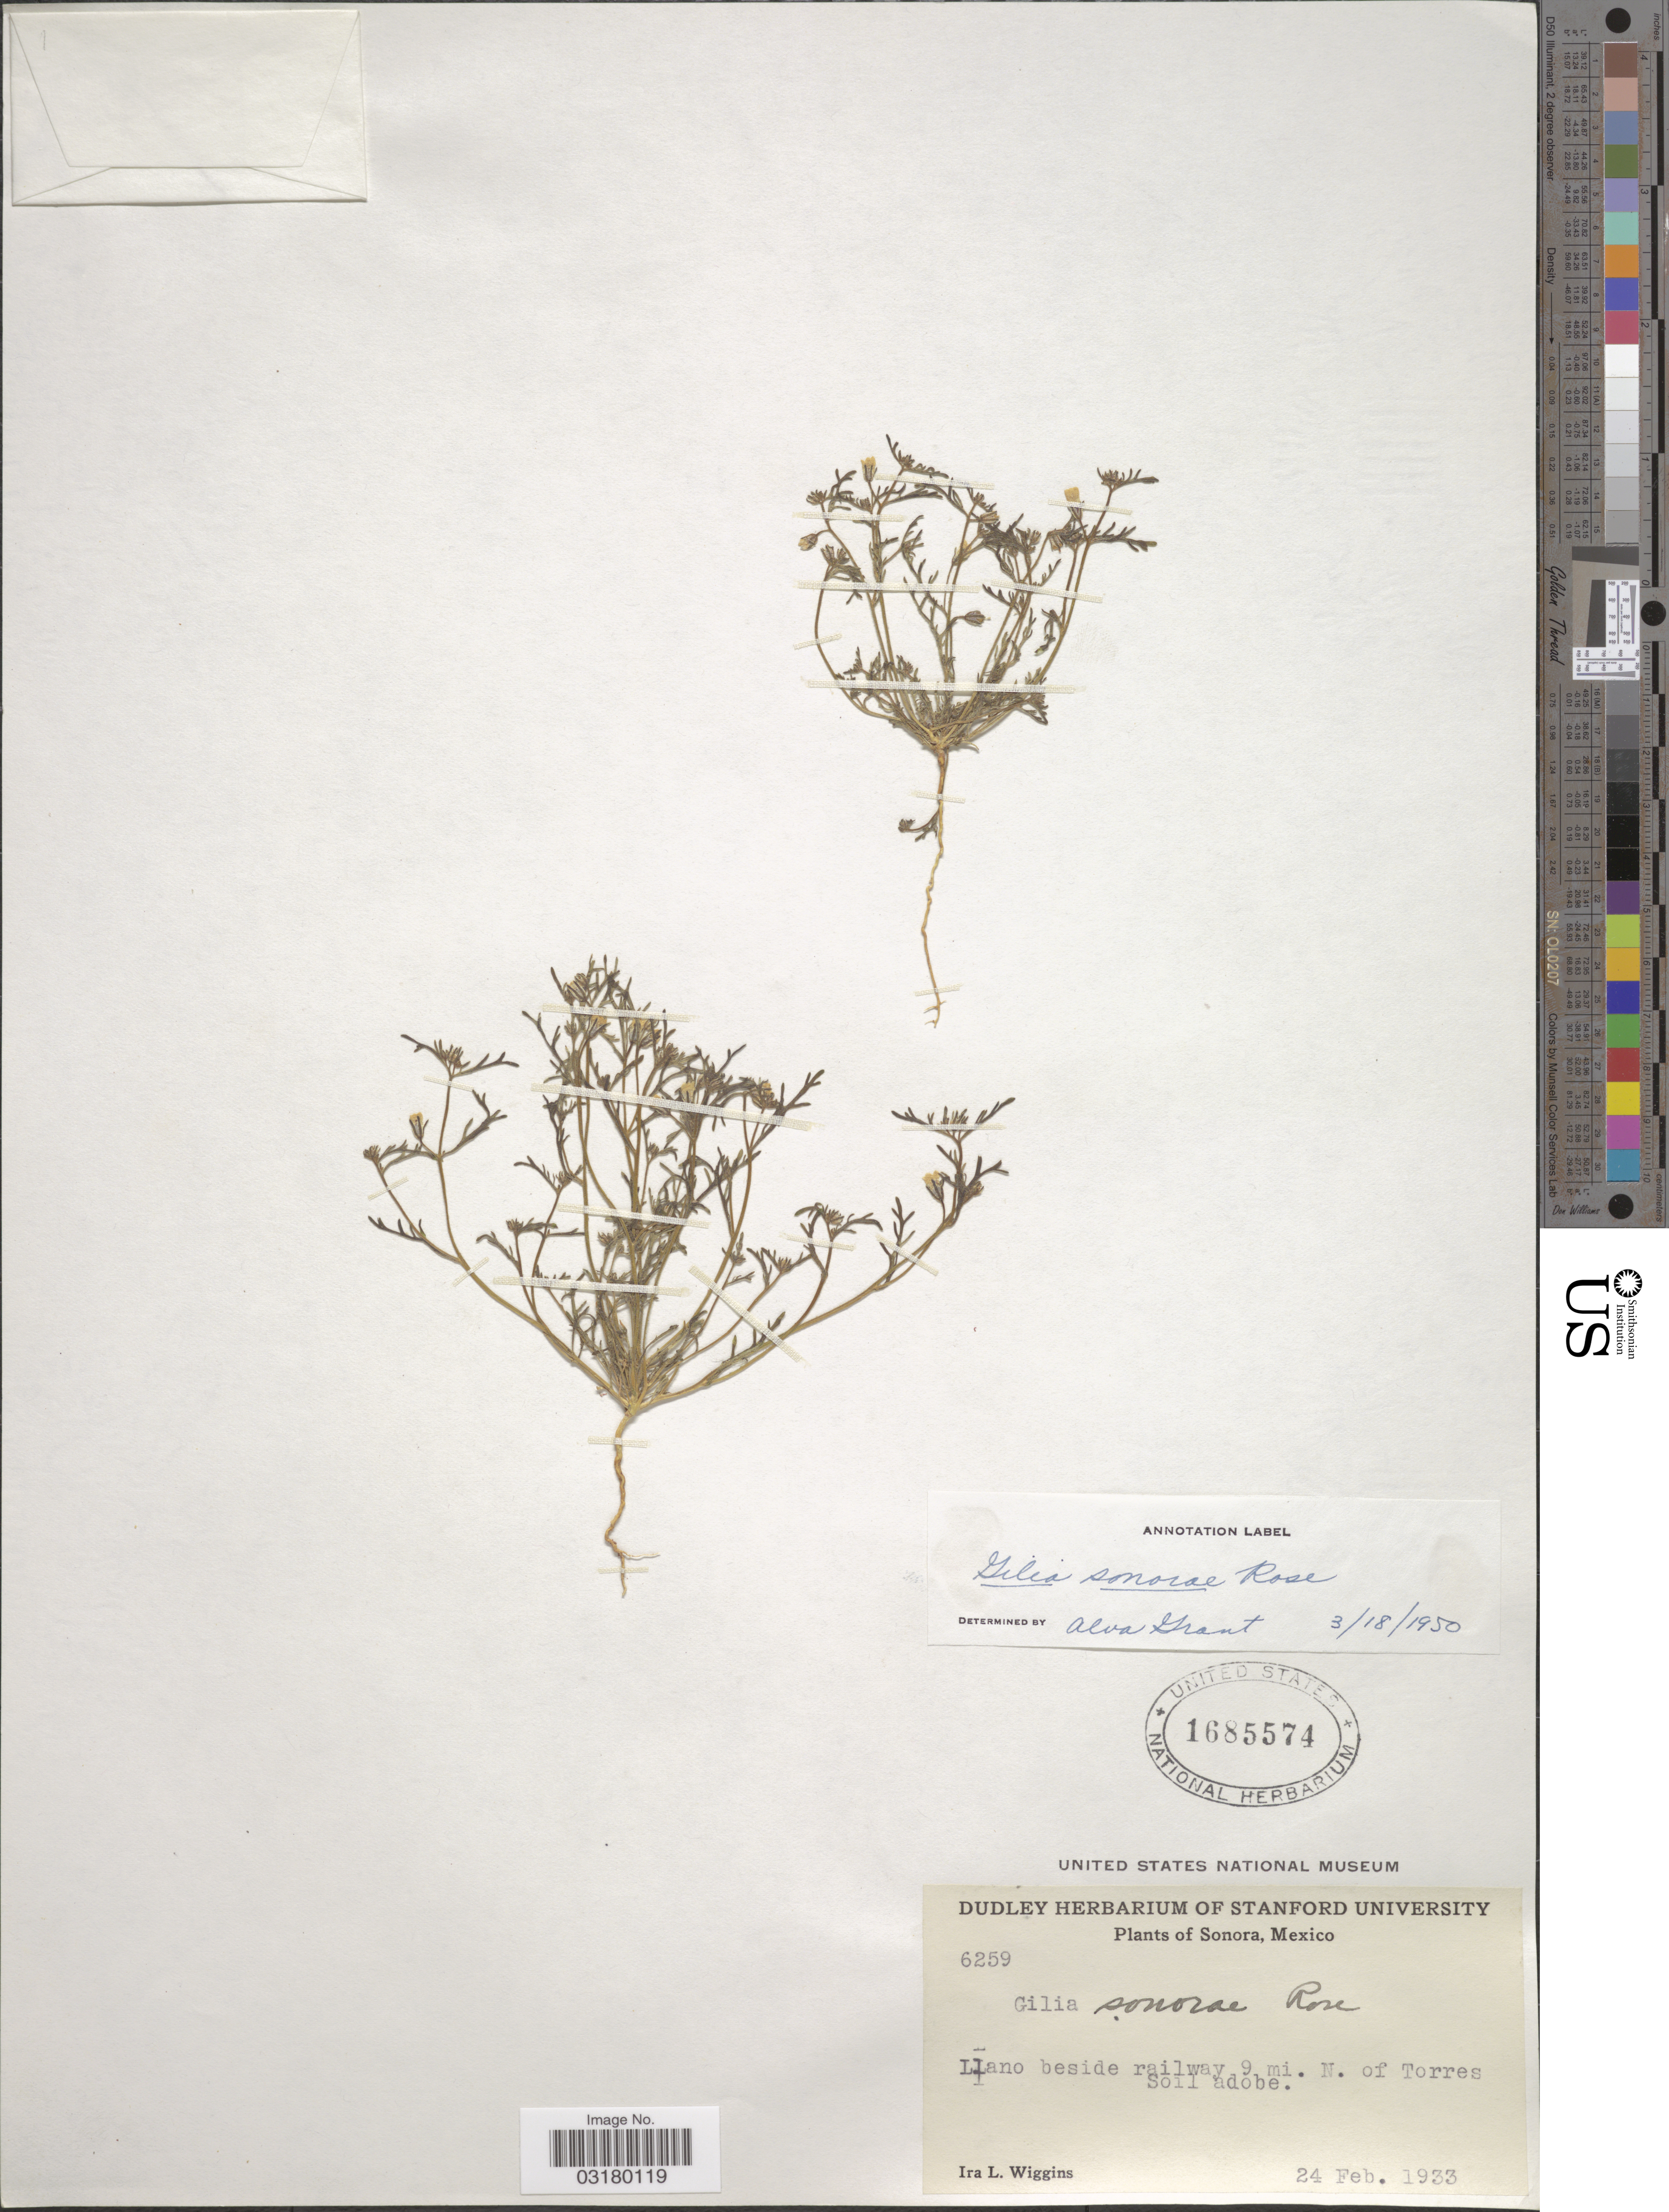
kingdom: Plantae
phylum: Tracheophyta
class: Magnoliopsida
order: Ericales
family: Polemoniaceae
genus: Dayia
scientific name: Dayia sonorae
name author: (Rose) J.M. Porter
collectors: I. L. Wiggins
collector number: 6259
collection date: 1933-02-24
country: Mexico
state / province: Sonora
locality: Llano beside railway 9 mi. N. of Torres Soil adobe.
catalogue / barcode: US 1685574